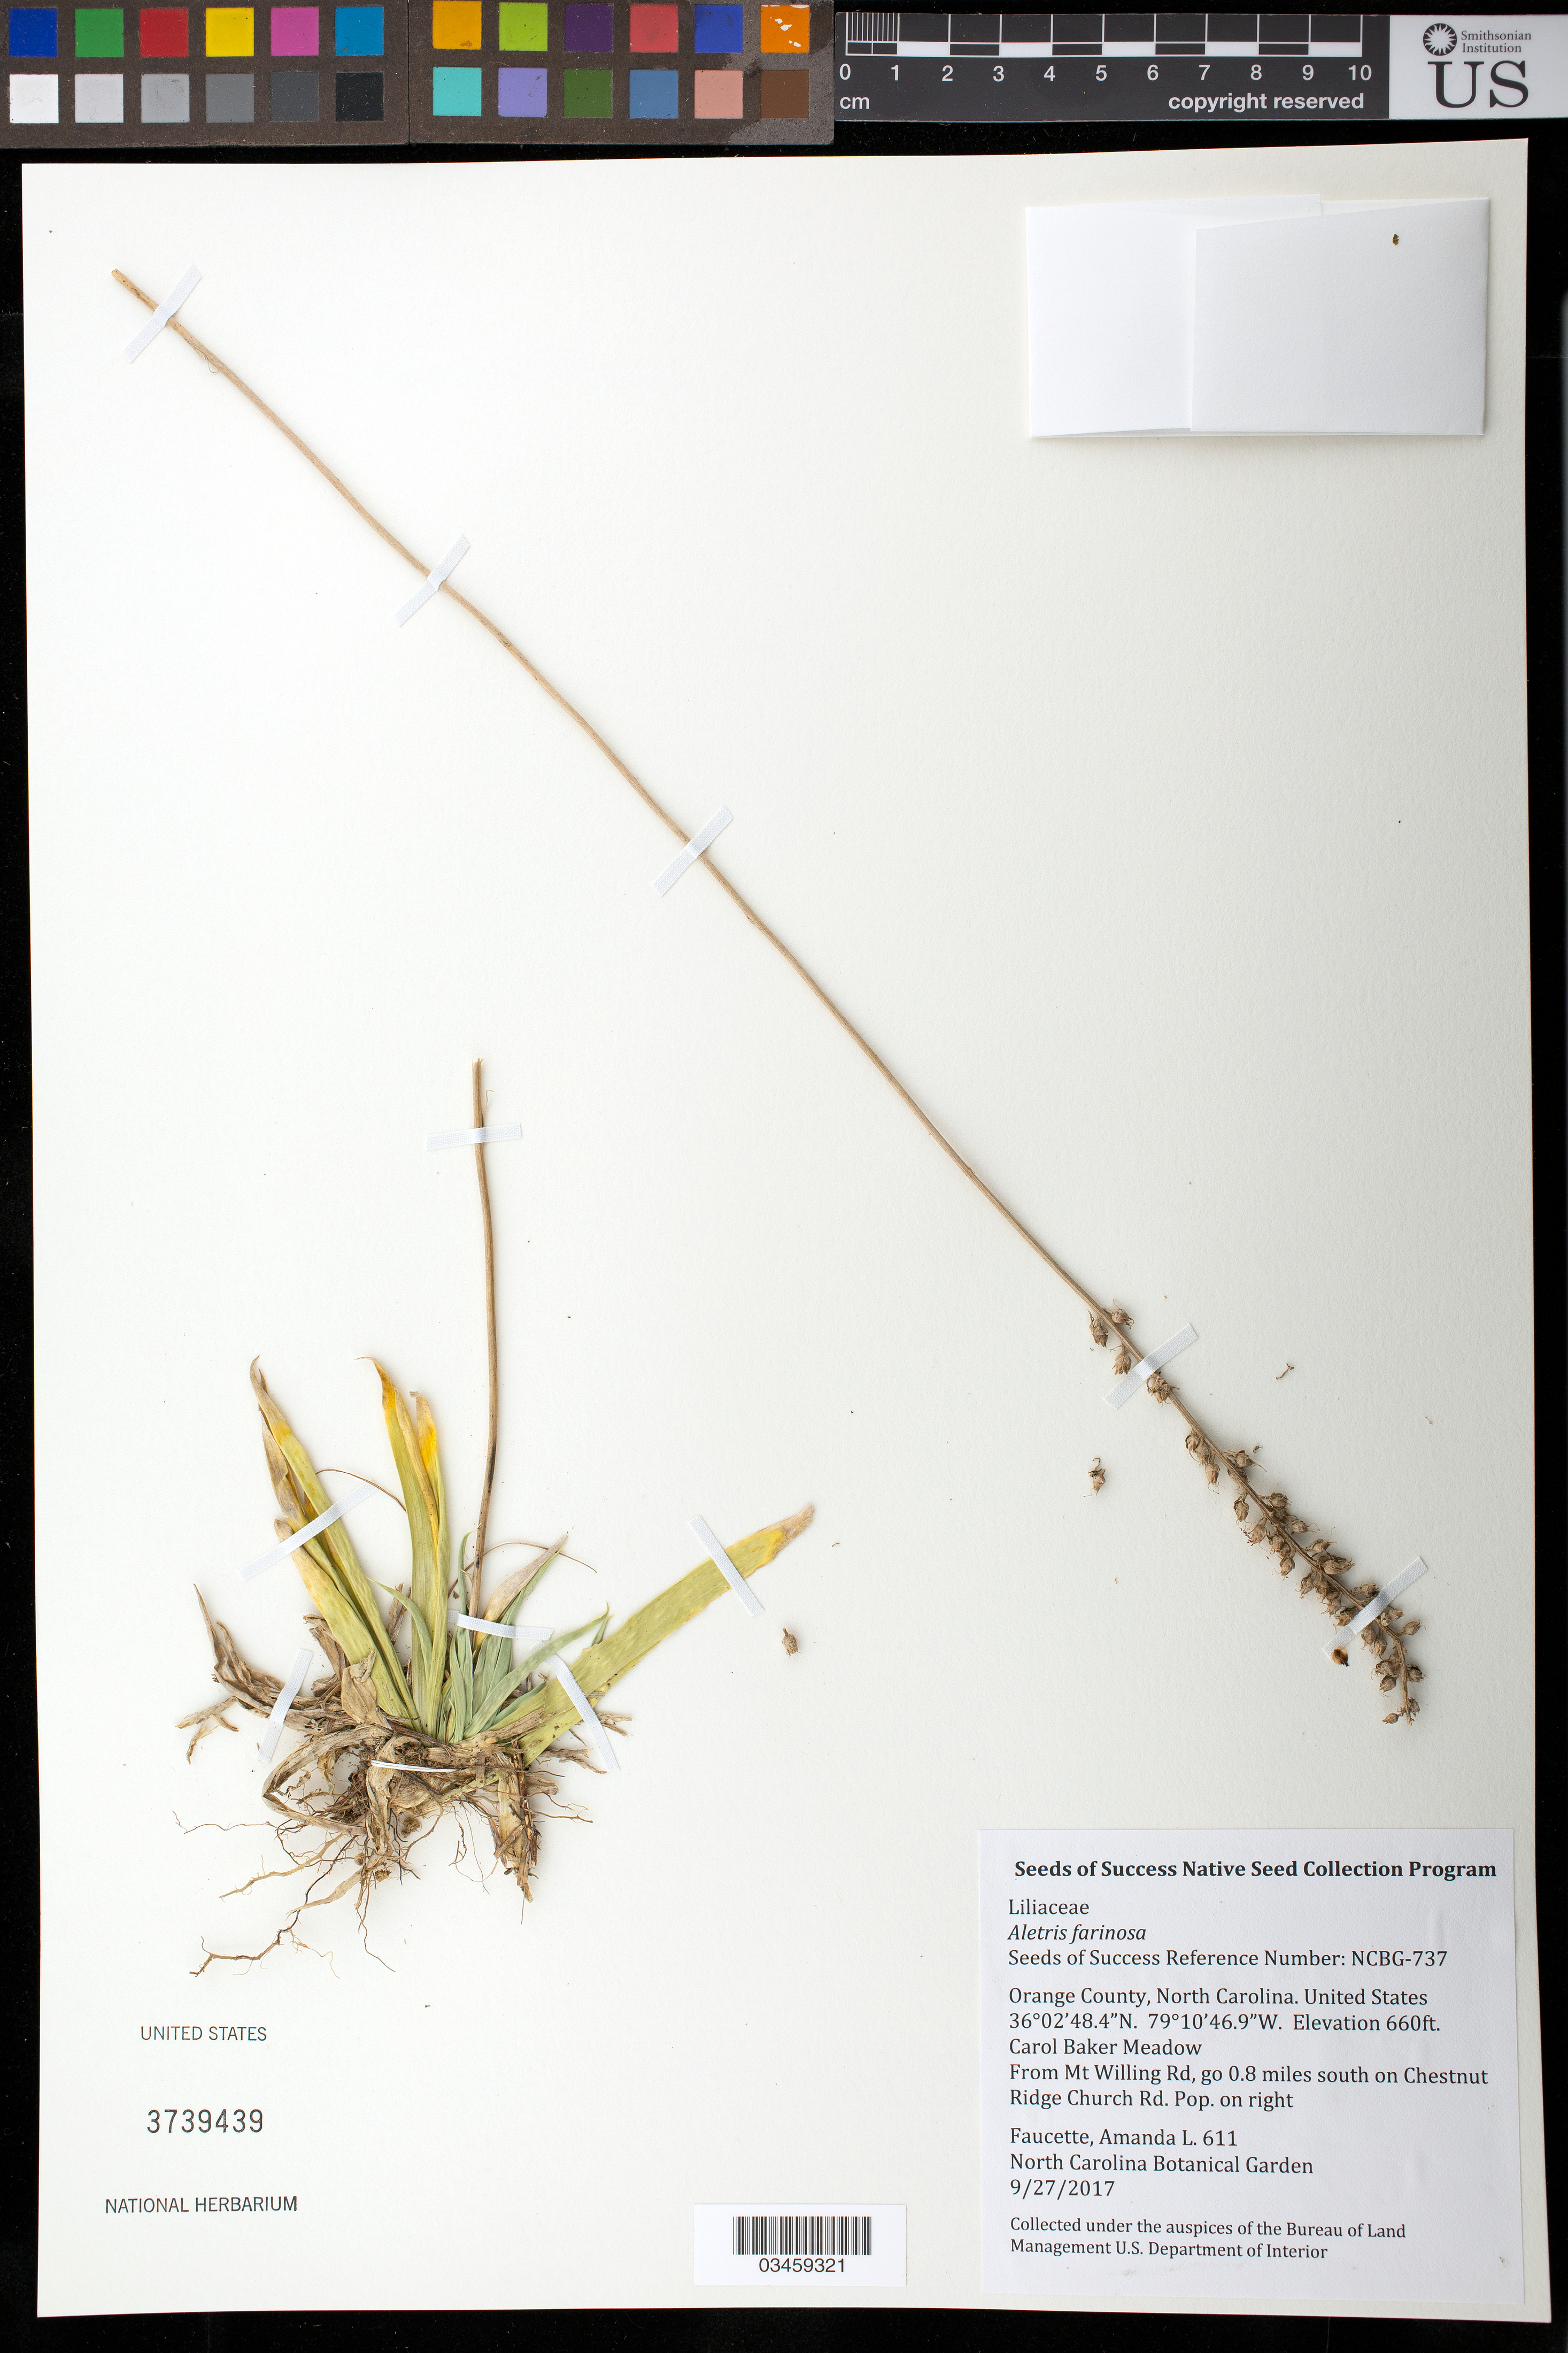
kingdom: Plantae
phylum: Tracheophyta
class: Liliopsida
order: Dioscoreales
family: Nartheciaceae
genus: Aletris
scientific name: Aletris farinosa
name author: L.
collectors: A. Faucette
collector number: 611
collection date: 2017-09-27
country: United States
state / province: North Carolina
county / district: Orange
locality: Carol Baker Meadow, from Mt. Willing Rd. 0.8 mi. S on Chestnut Ridge Church Rd.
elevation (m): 201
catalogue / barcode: US 3739439